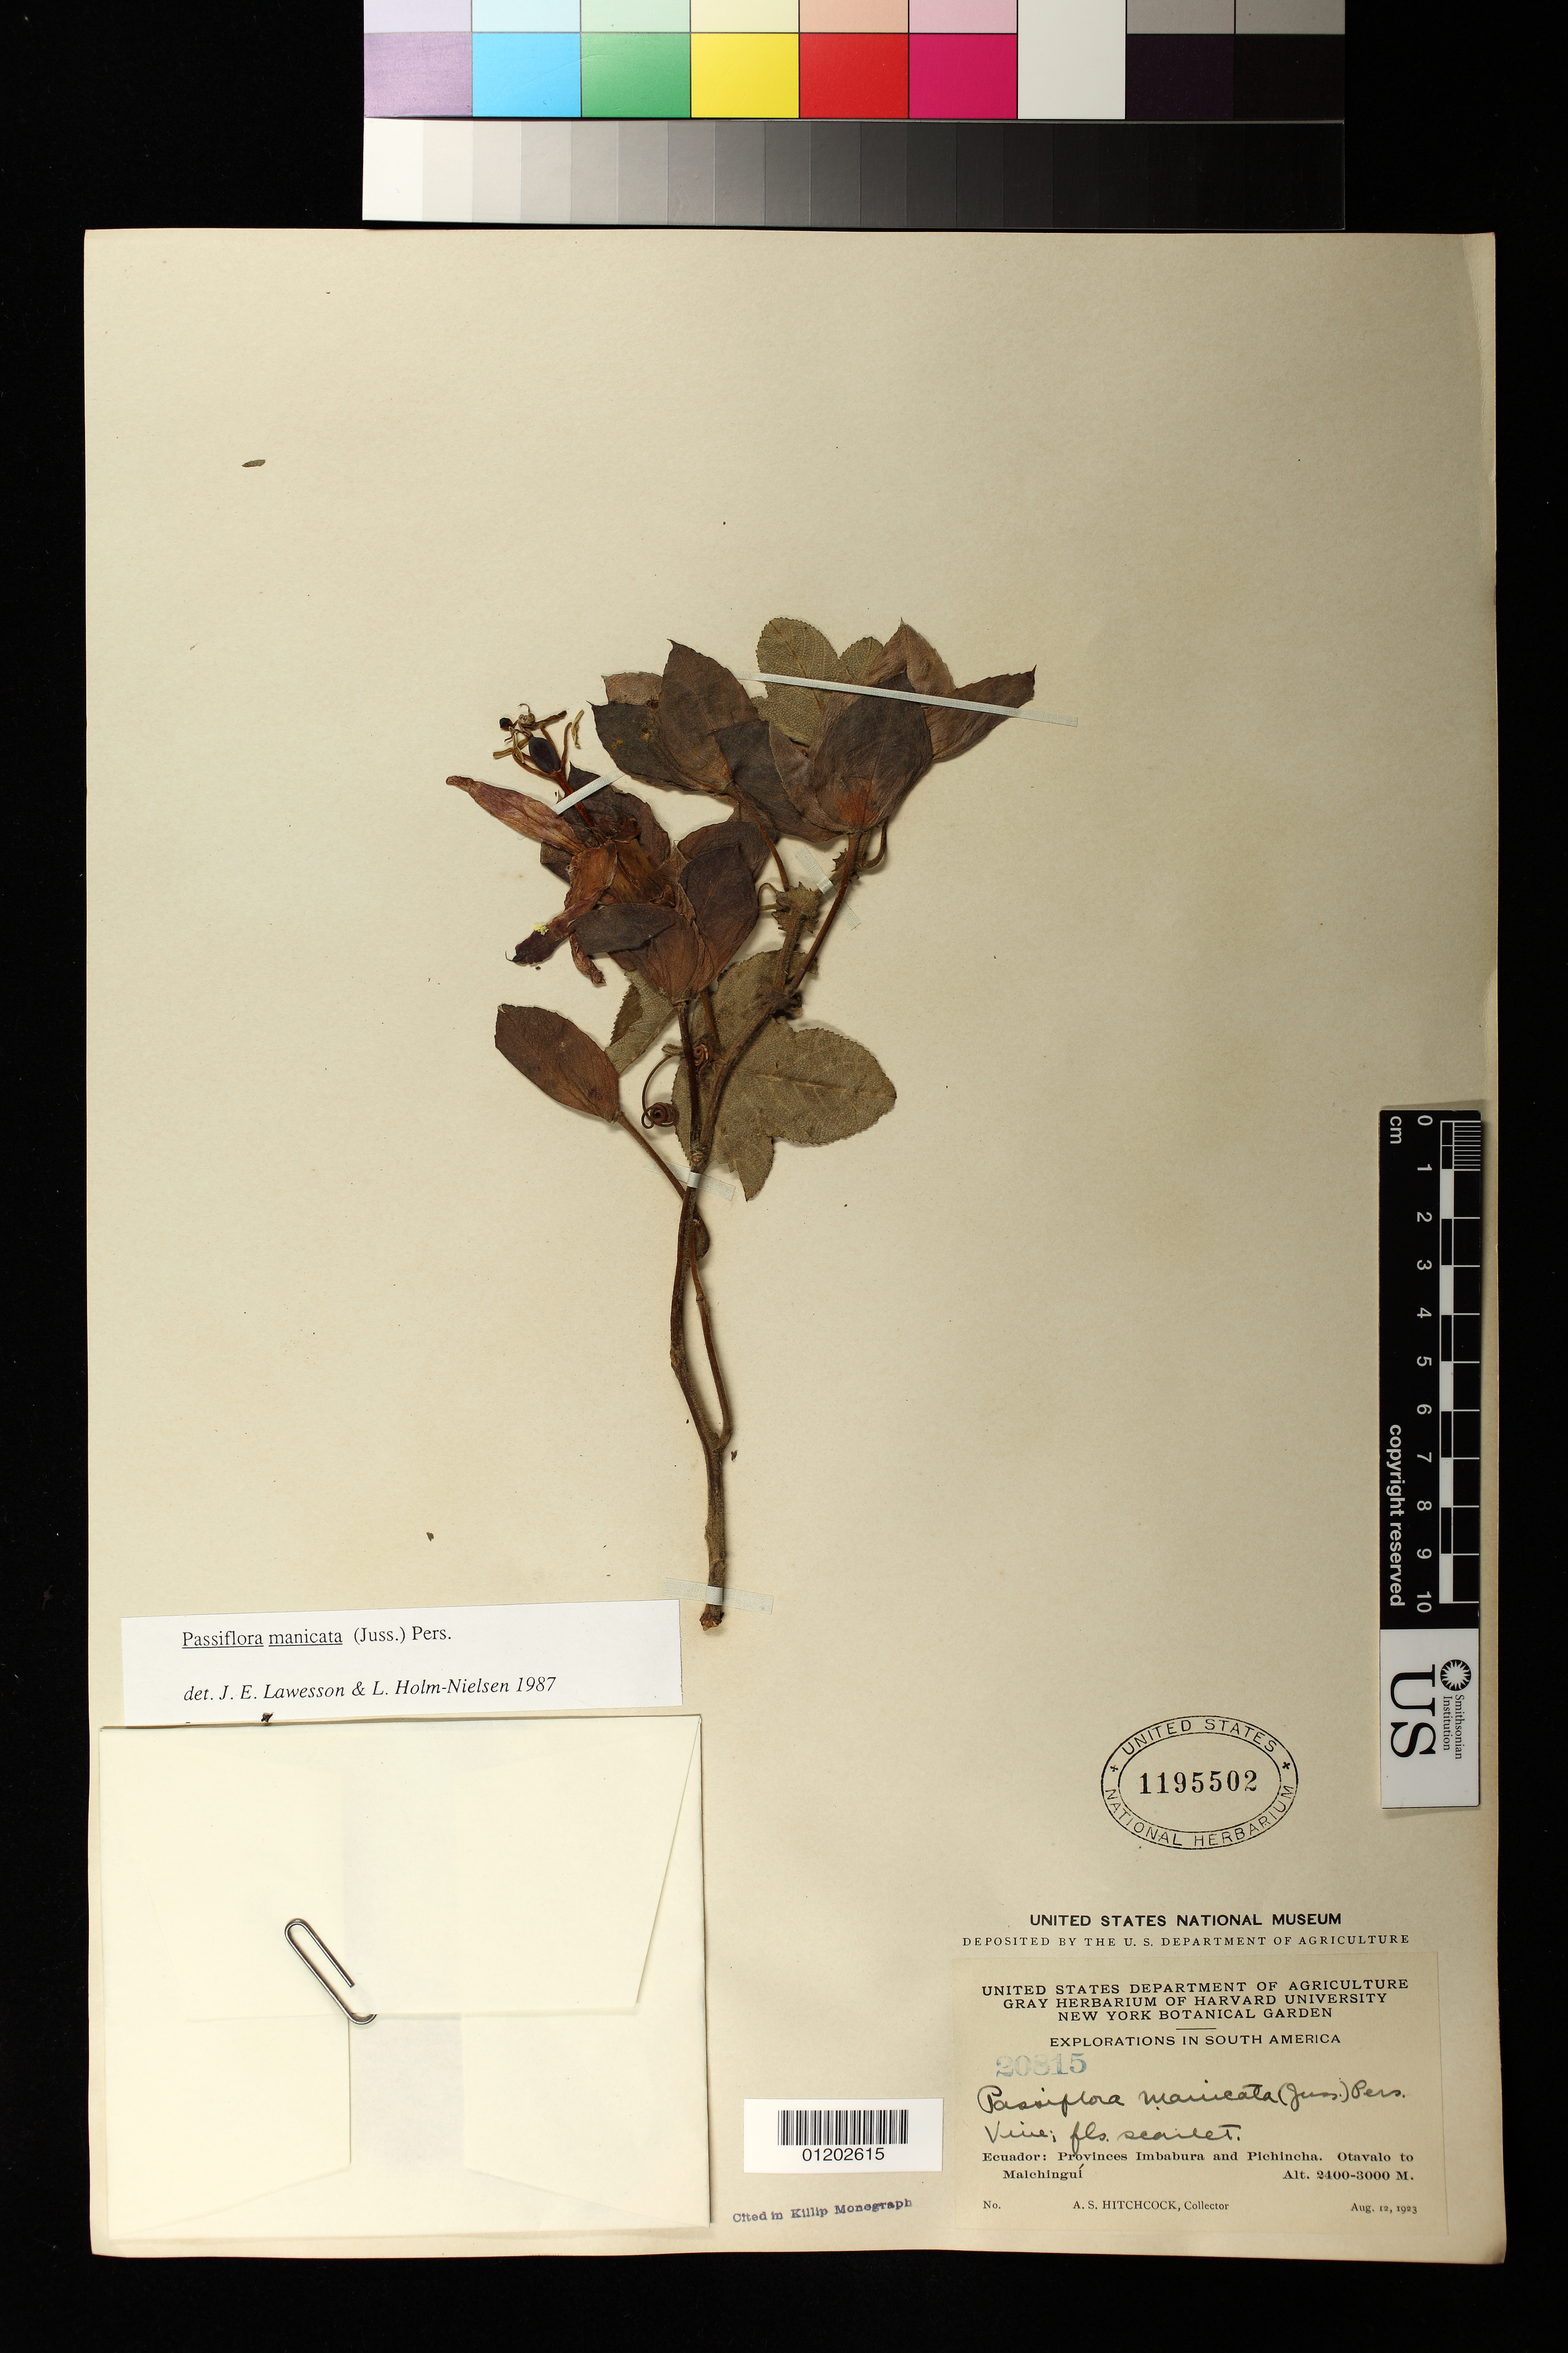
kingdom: Plantae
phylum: Tracheophyta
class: Magnoliopsida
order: Malpighiales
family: Passifloraceae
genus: Passiflora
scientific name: Passiflora manicata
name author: (Juss.) Pers.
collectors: A. S. Hitchcock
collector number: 20815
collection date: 1923-08-12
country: Ecuador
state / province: Imbabura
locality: Provinces Imbabura and Pichincha. Otavalo to Malchingui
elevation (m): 2400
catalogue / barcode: US 1195502